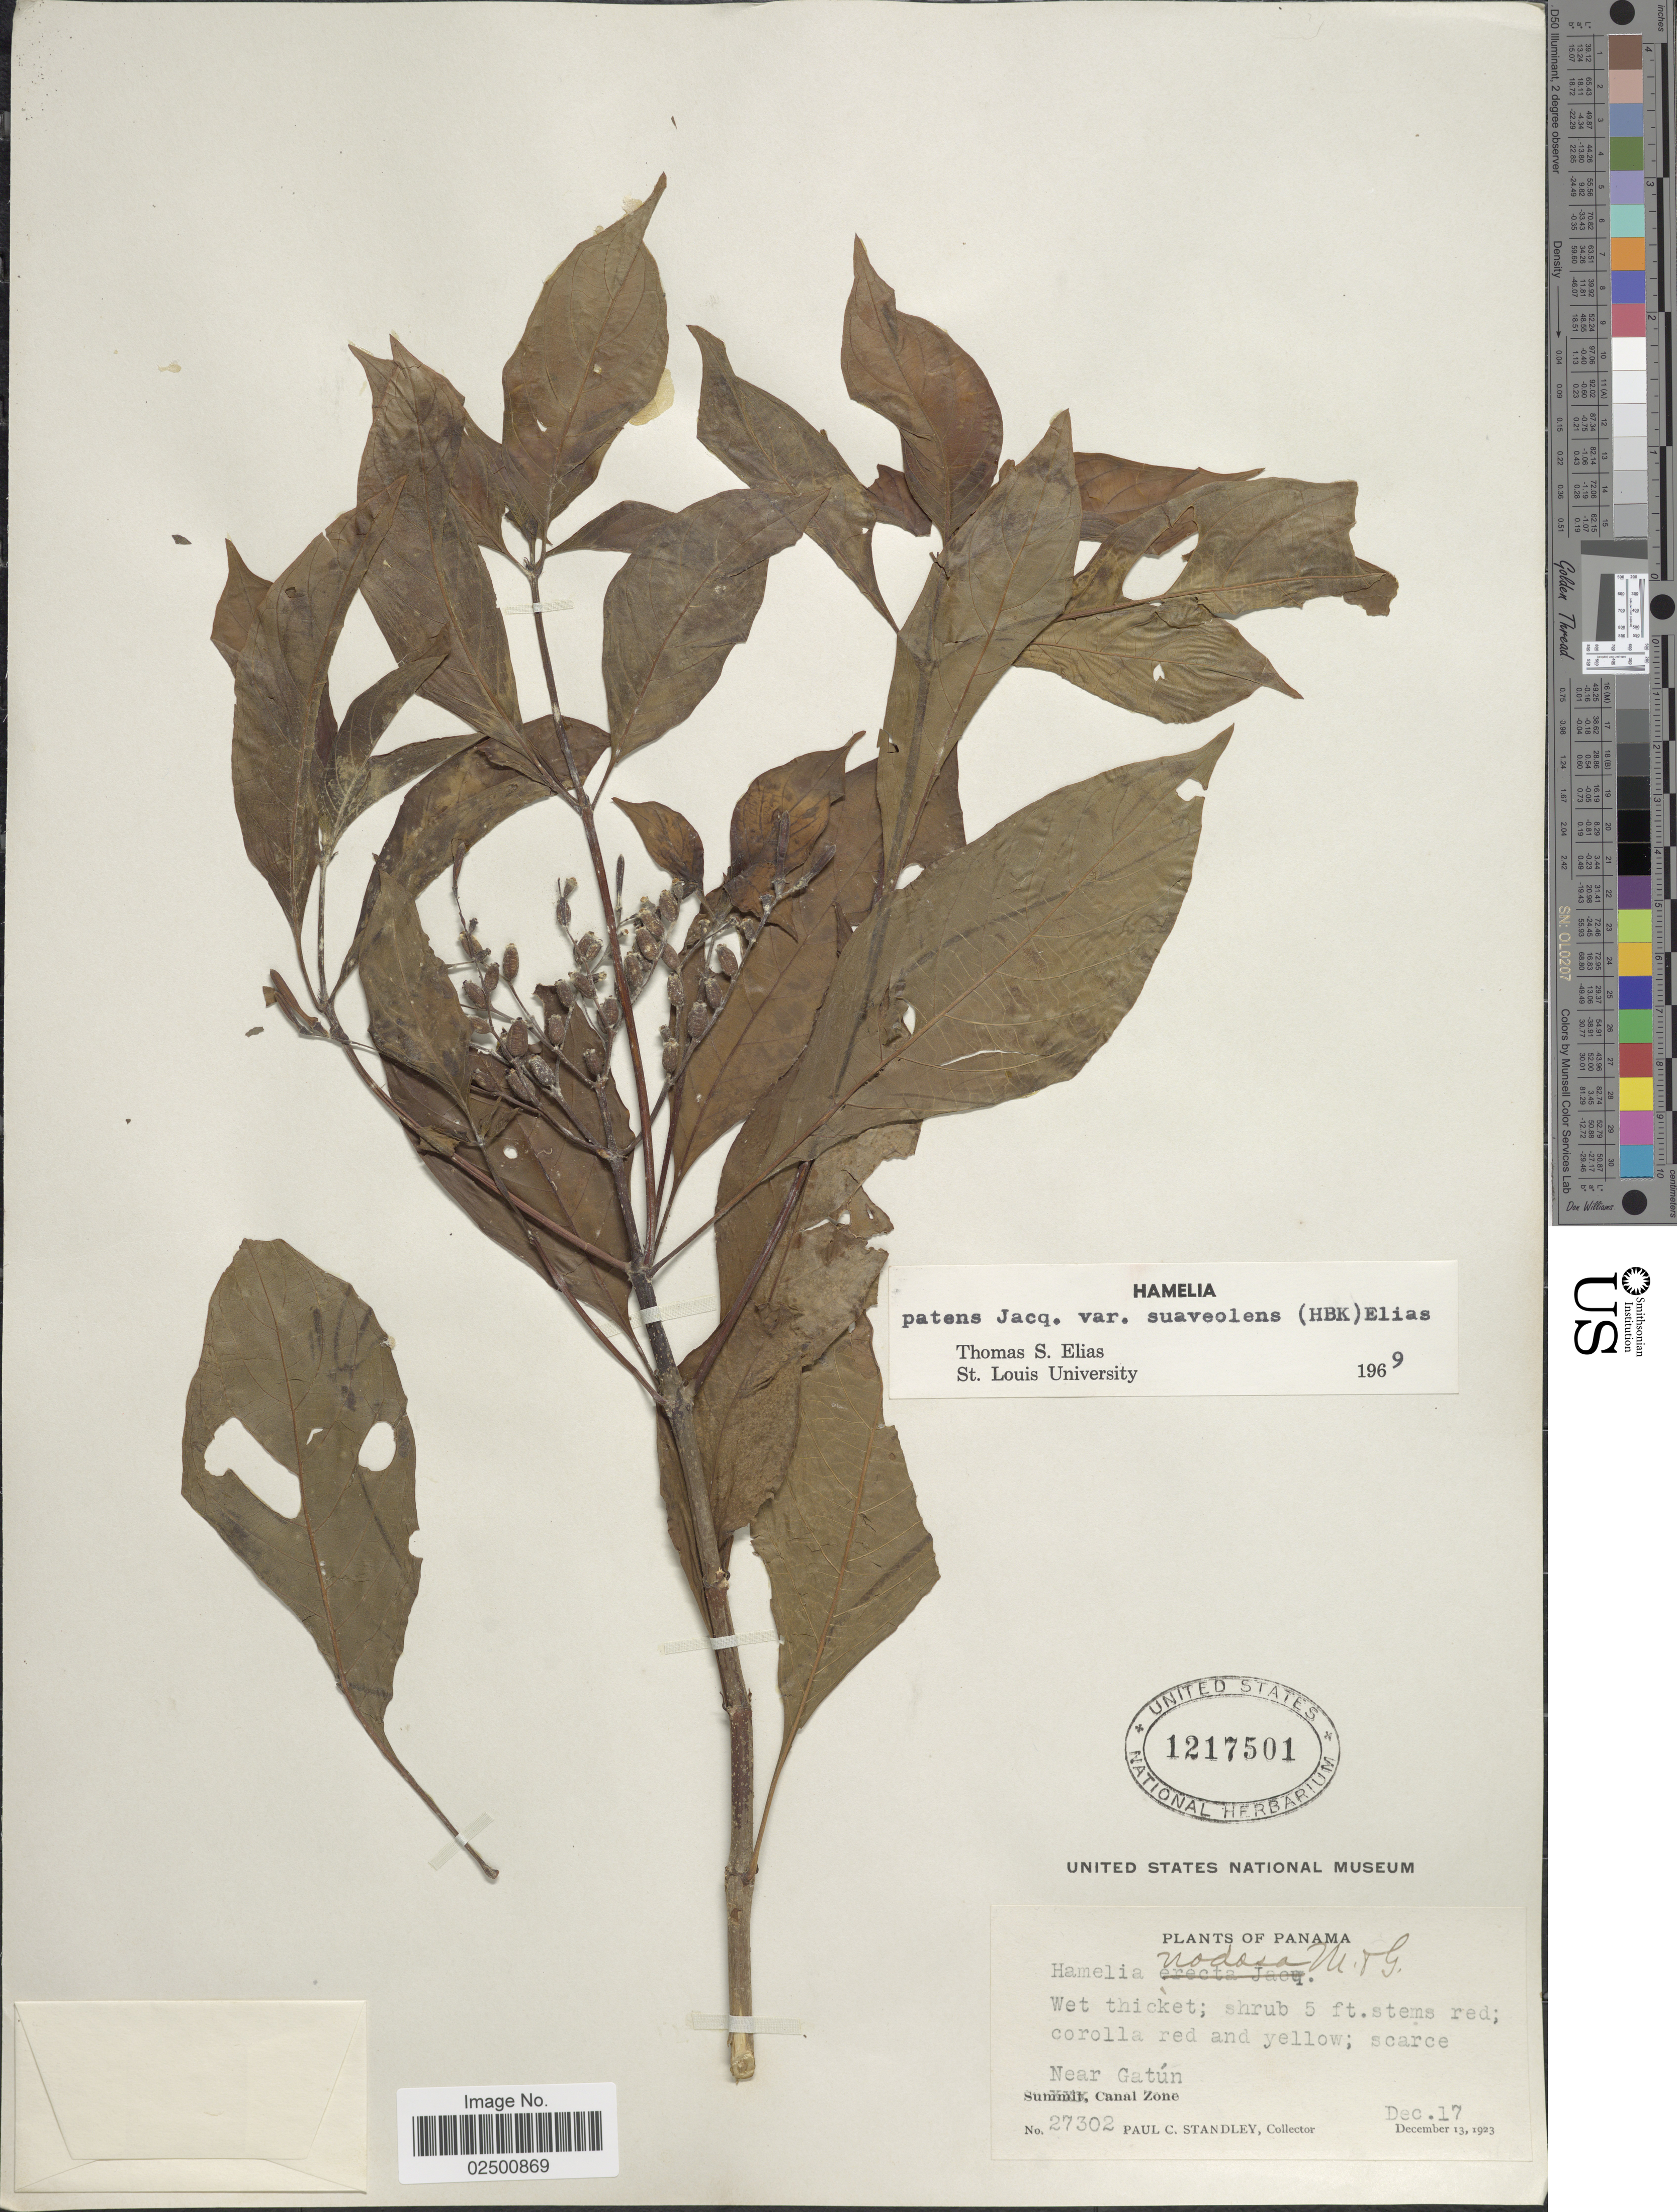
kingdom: Plantae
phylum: Tracheophyta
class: Magnoliopsida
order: Gentianales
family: Rubiaceae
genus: Hamelia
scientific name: Hamelia patens var. suaveolens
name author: (Kunth)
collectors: P. C. Standley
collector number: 27302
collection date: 1923-12-13/1923-12-17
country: Panama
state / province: Colón / Panamá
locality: Near Gatun, Canal Zone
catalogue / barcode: US 1217501